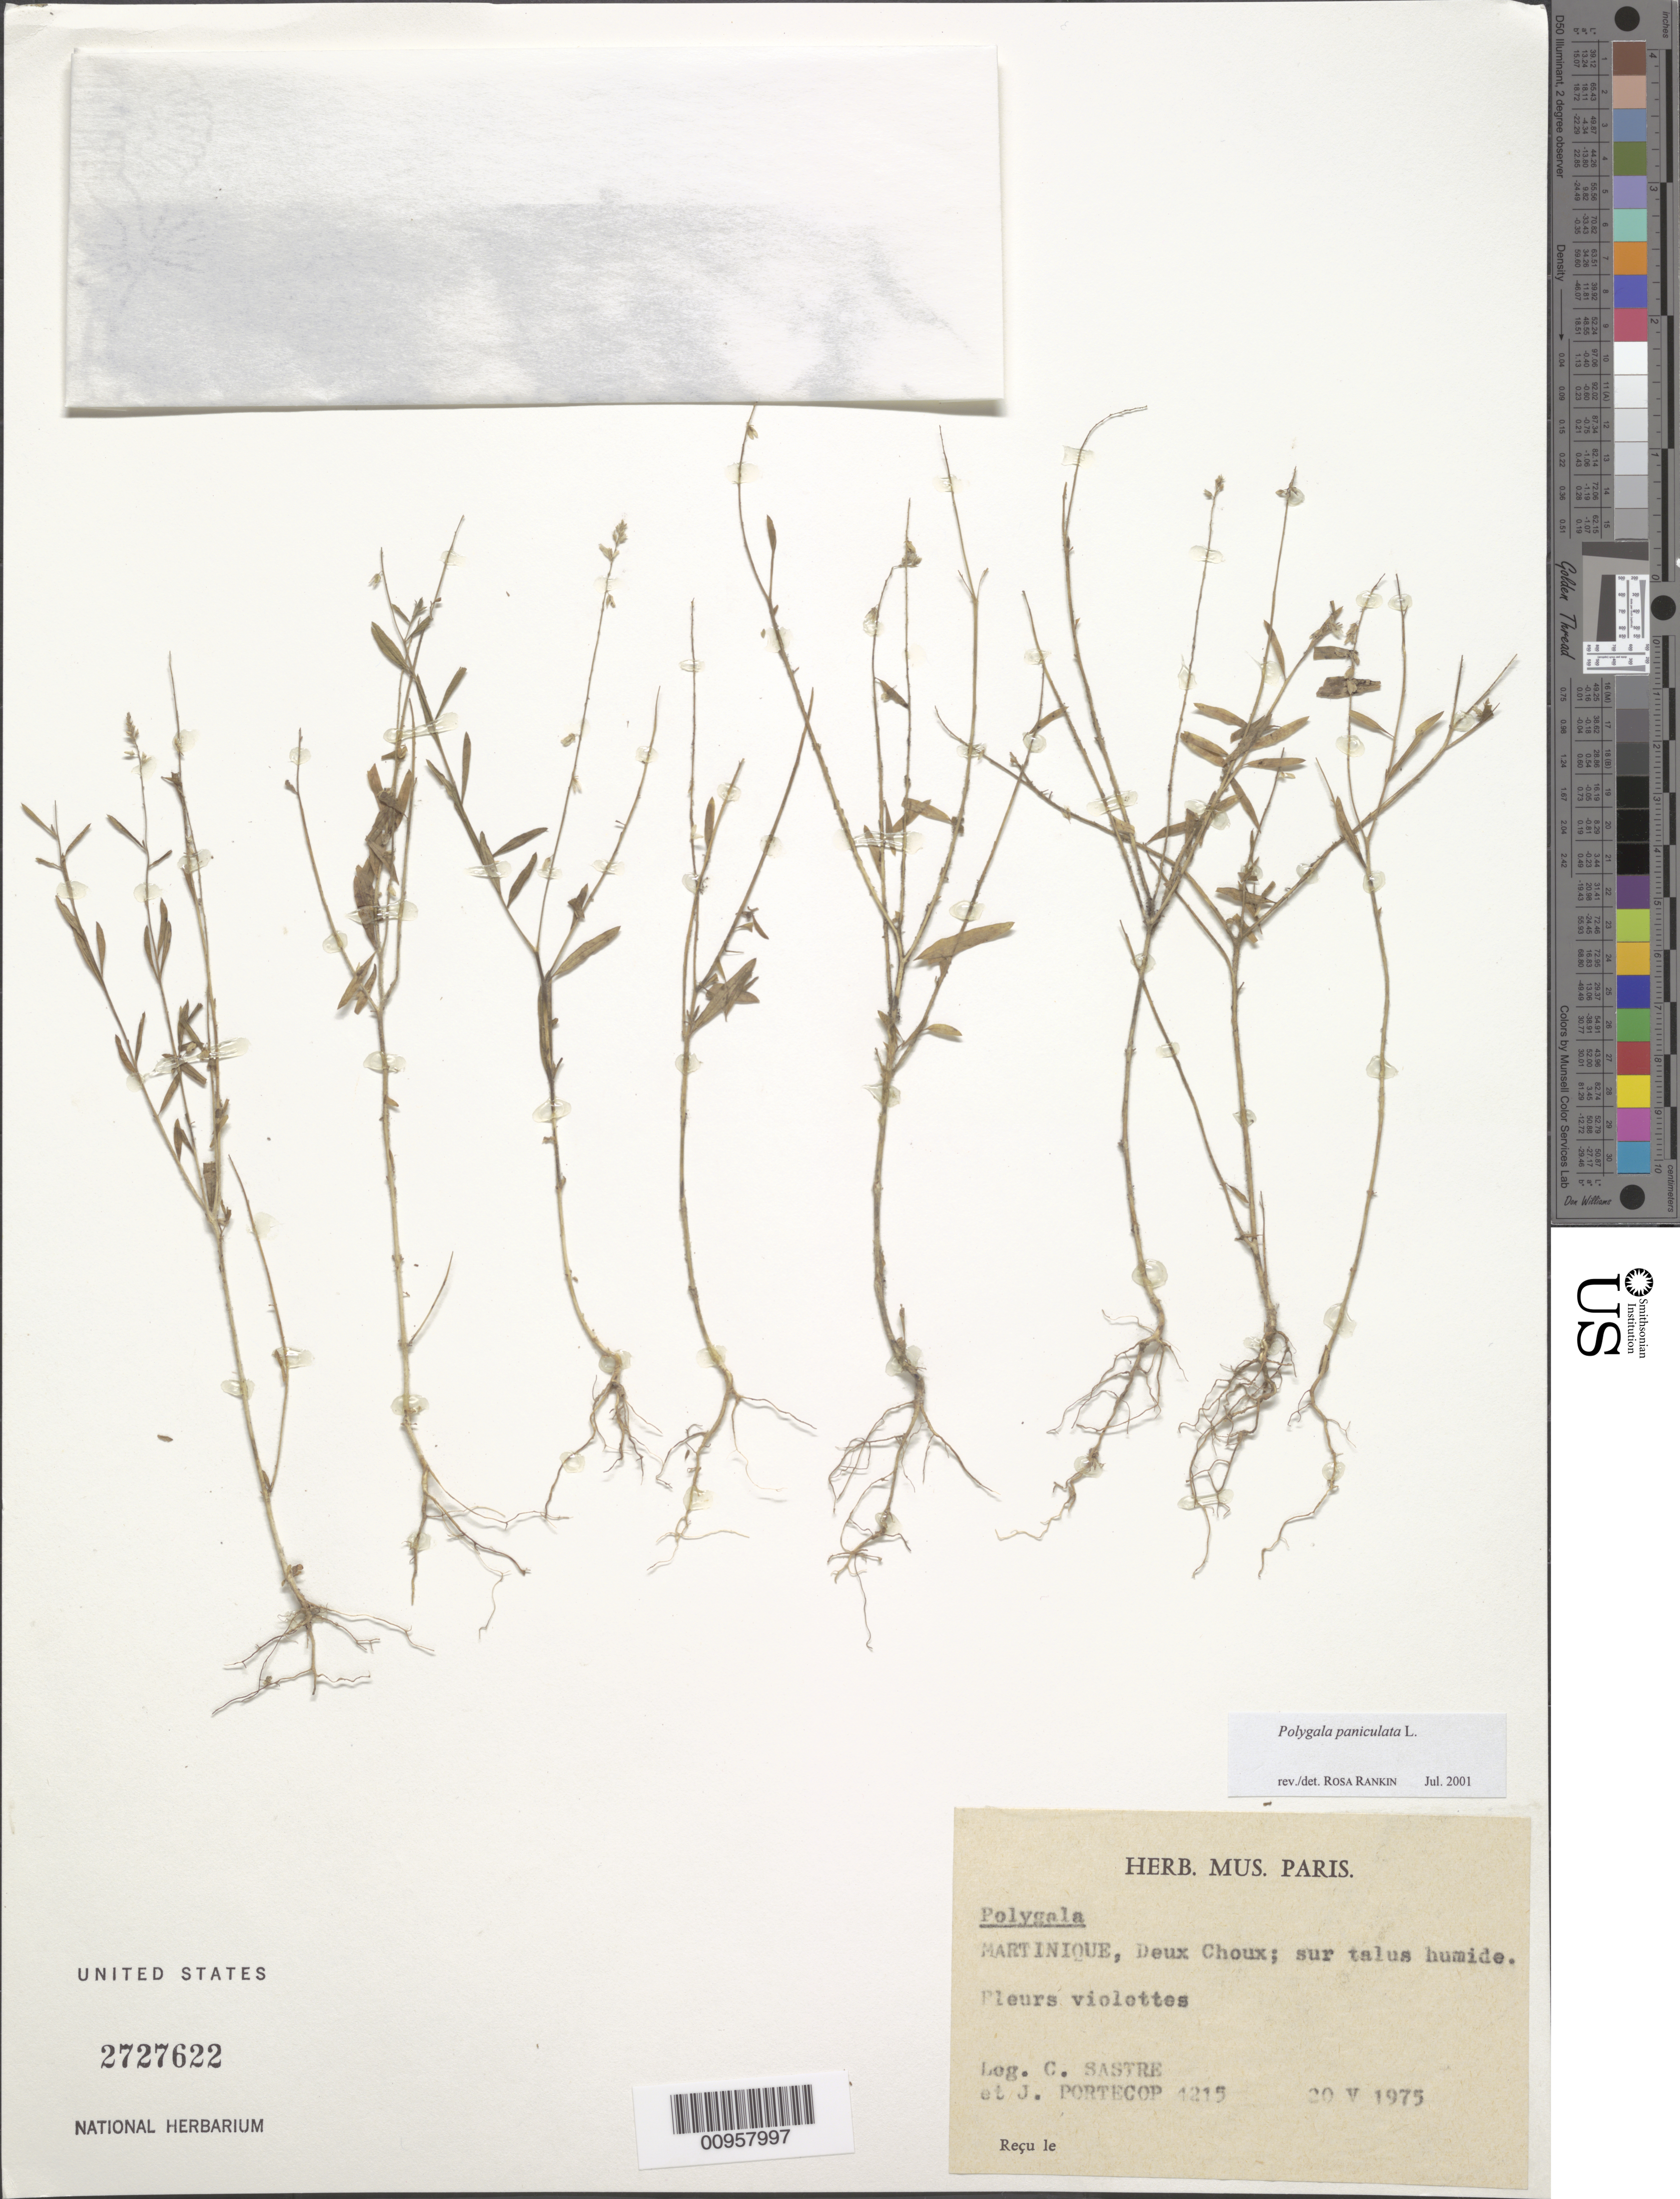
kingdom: Plantae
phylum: Tracheophyta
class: Magnoliopsida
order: Fabales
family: Polygalaceae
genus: Polygala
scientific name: Polygala paniculata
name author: L.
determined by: Rankin Rodriguez, Rosa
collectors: C. H. L. Sastre & J. Portecop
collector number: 1215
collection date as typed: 20 May 1975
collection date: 1975-05-20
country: Martinique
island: Martinique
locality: Deux Choux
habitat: Sur talus humide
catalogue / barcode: US 2727622